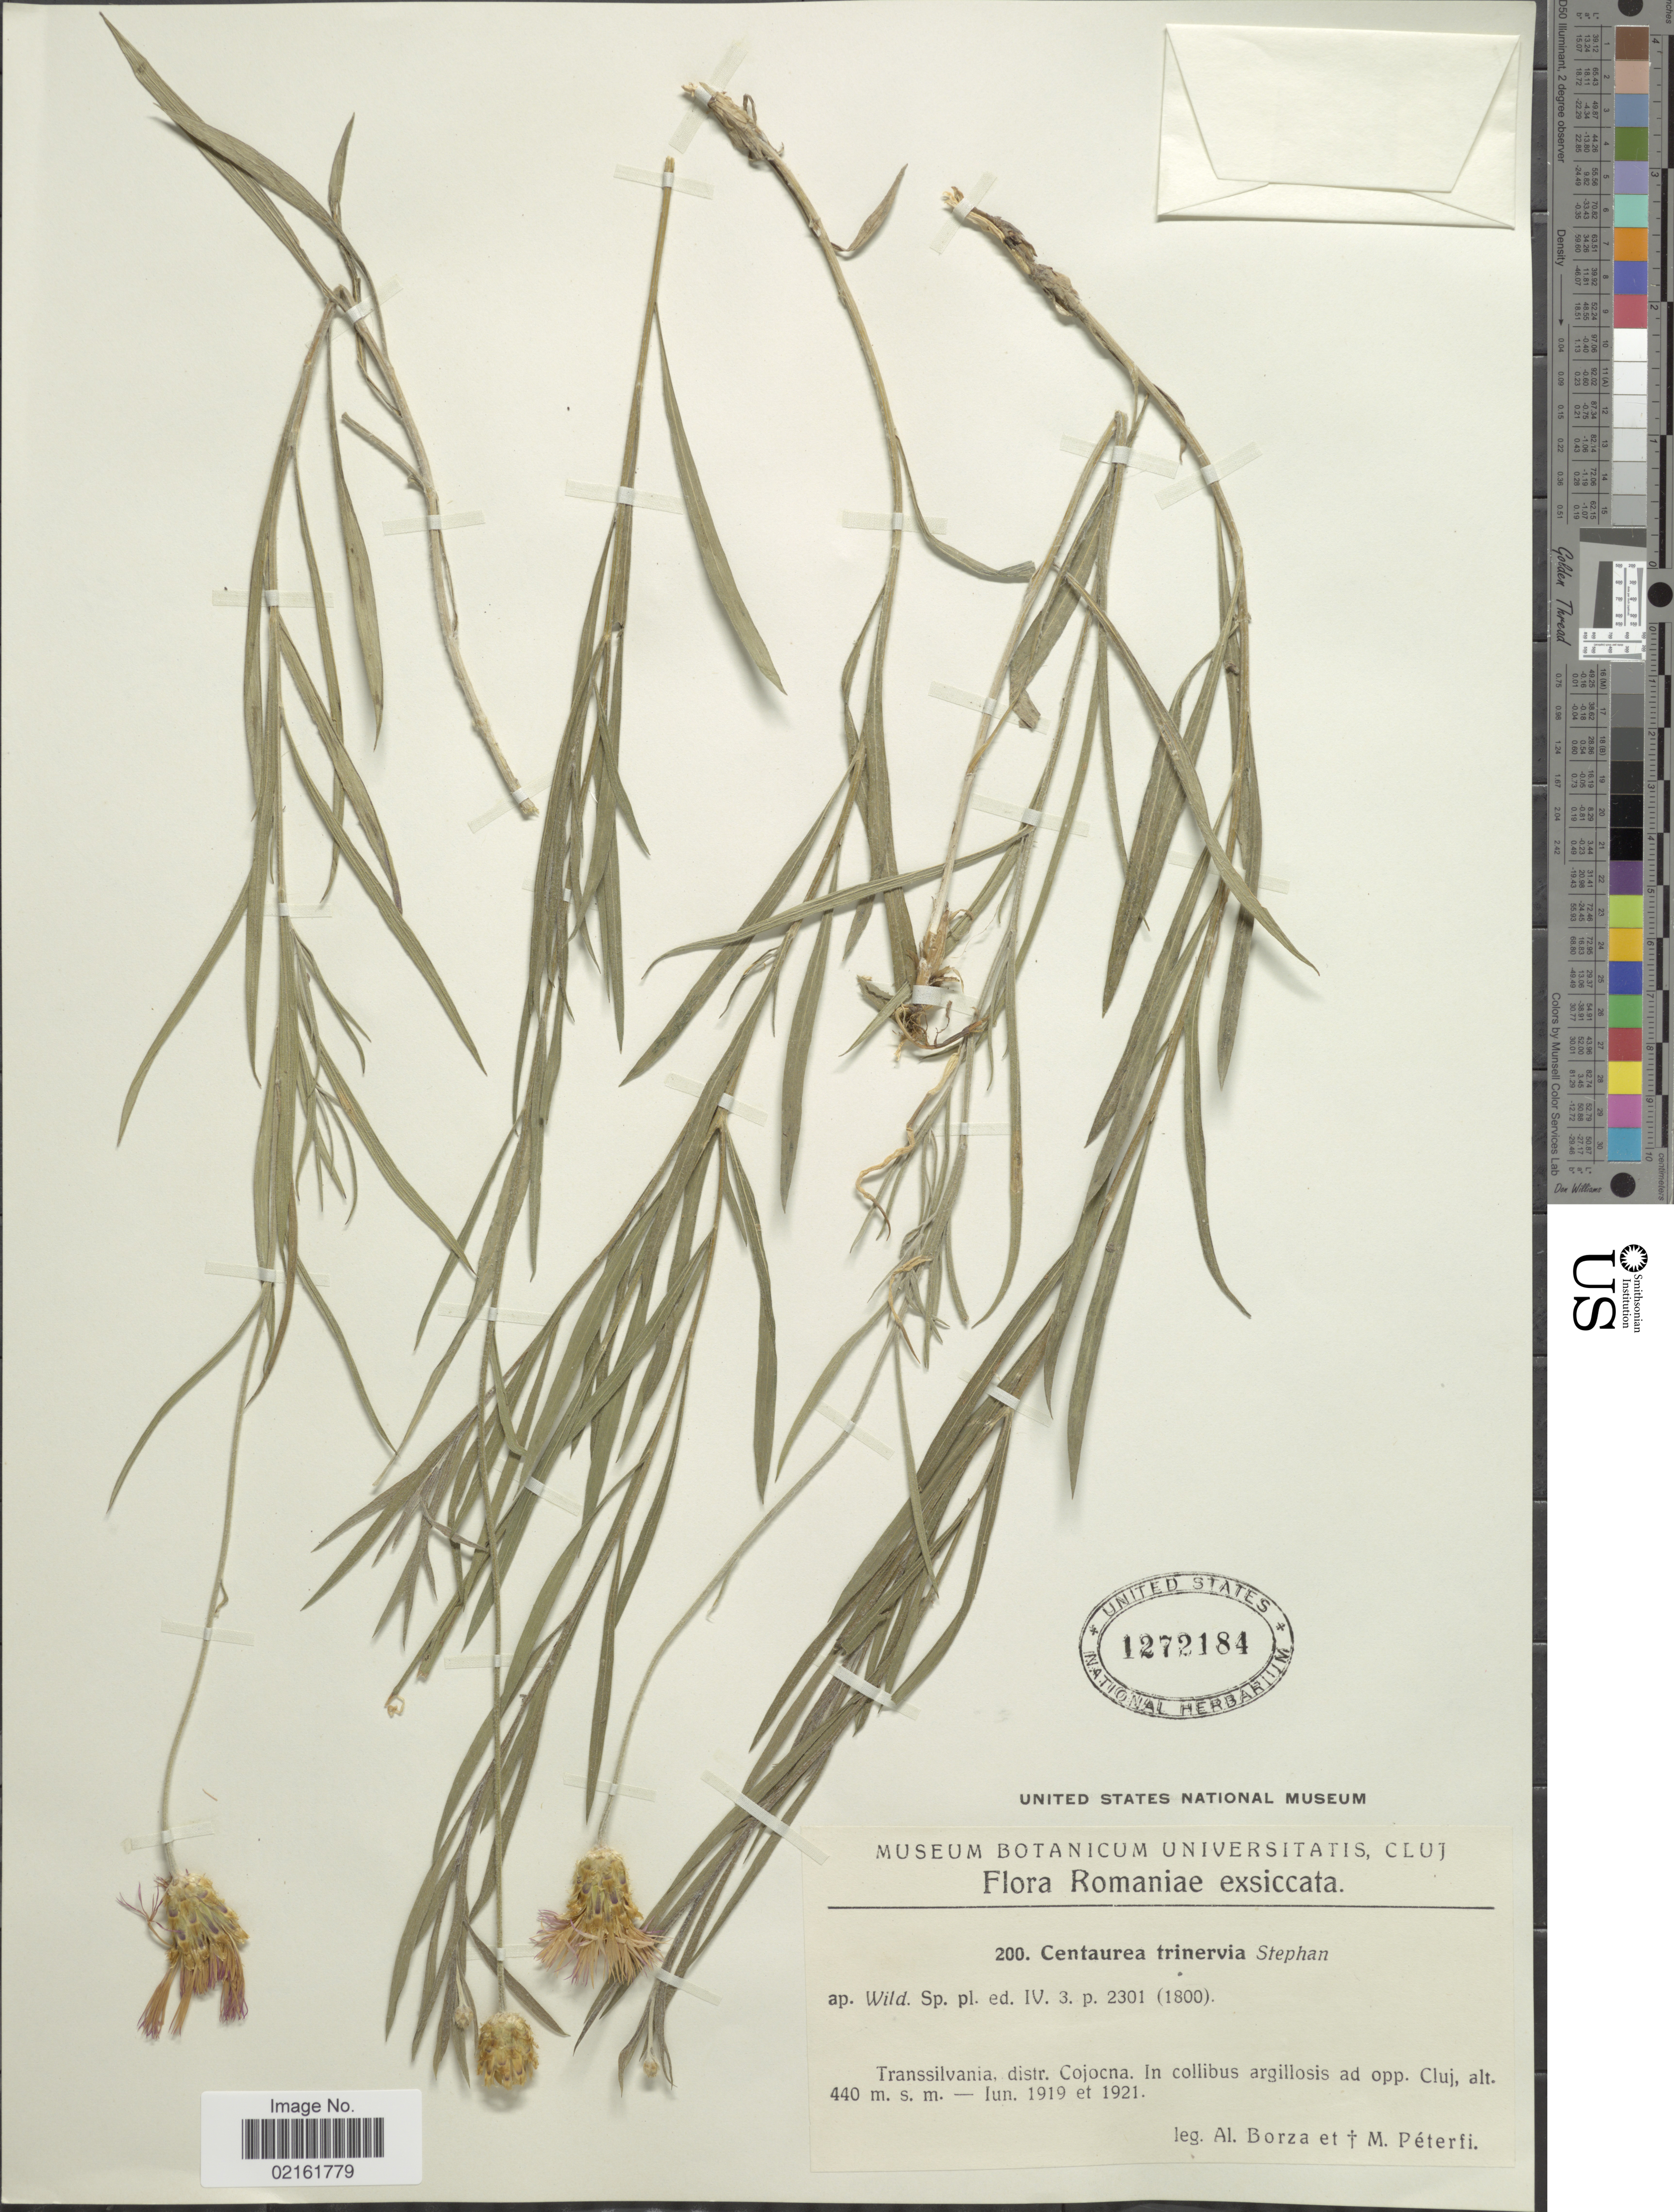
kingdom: Plantae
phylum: Tracheophyta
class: Magnoliopsida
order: Asterales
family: Asteraceae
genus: Psephellus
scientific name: Psephellus trinervius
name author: (Willd.) Wagenitz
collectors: A. Borza & M. Péterfi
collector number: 200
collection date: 1919-06/1921-06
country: Romania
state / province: Cluj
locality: Transsilvania, distr. Cojocna, In collibus argillosis ad opp. Cluj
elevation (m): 440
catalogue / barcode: US 1272184